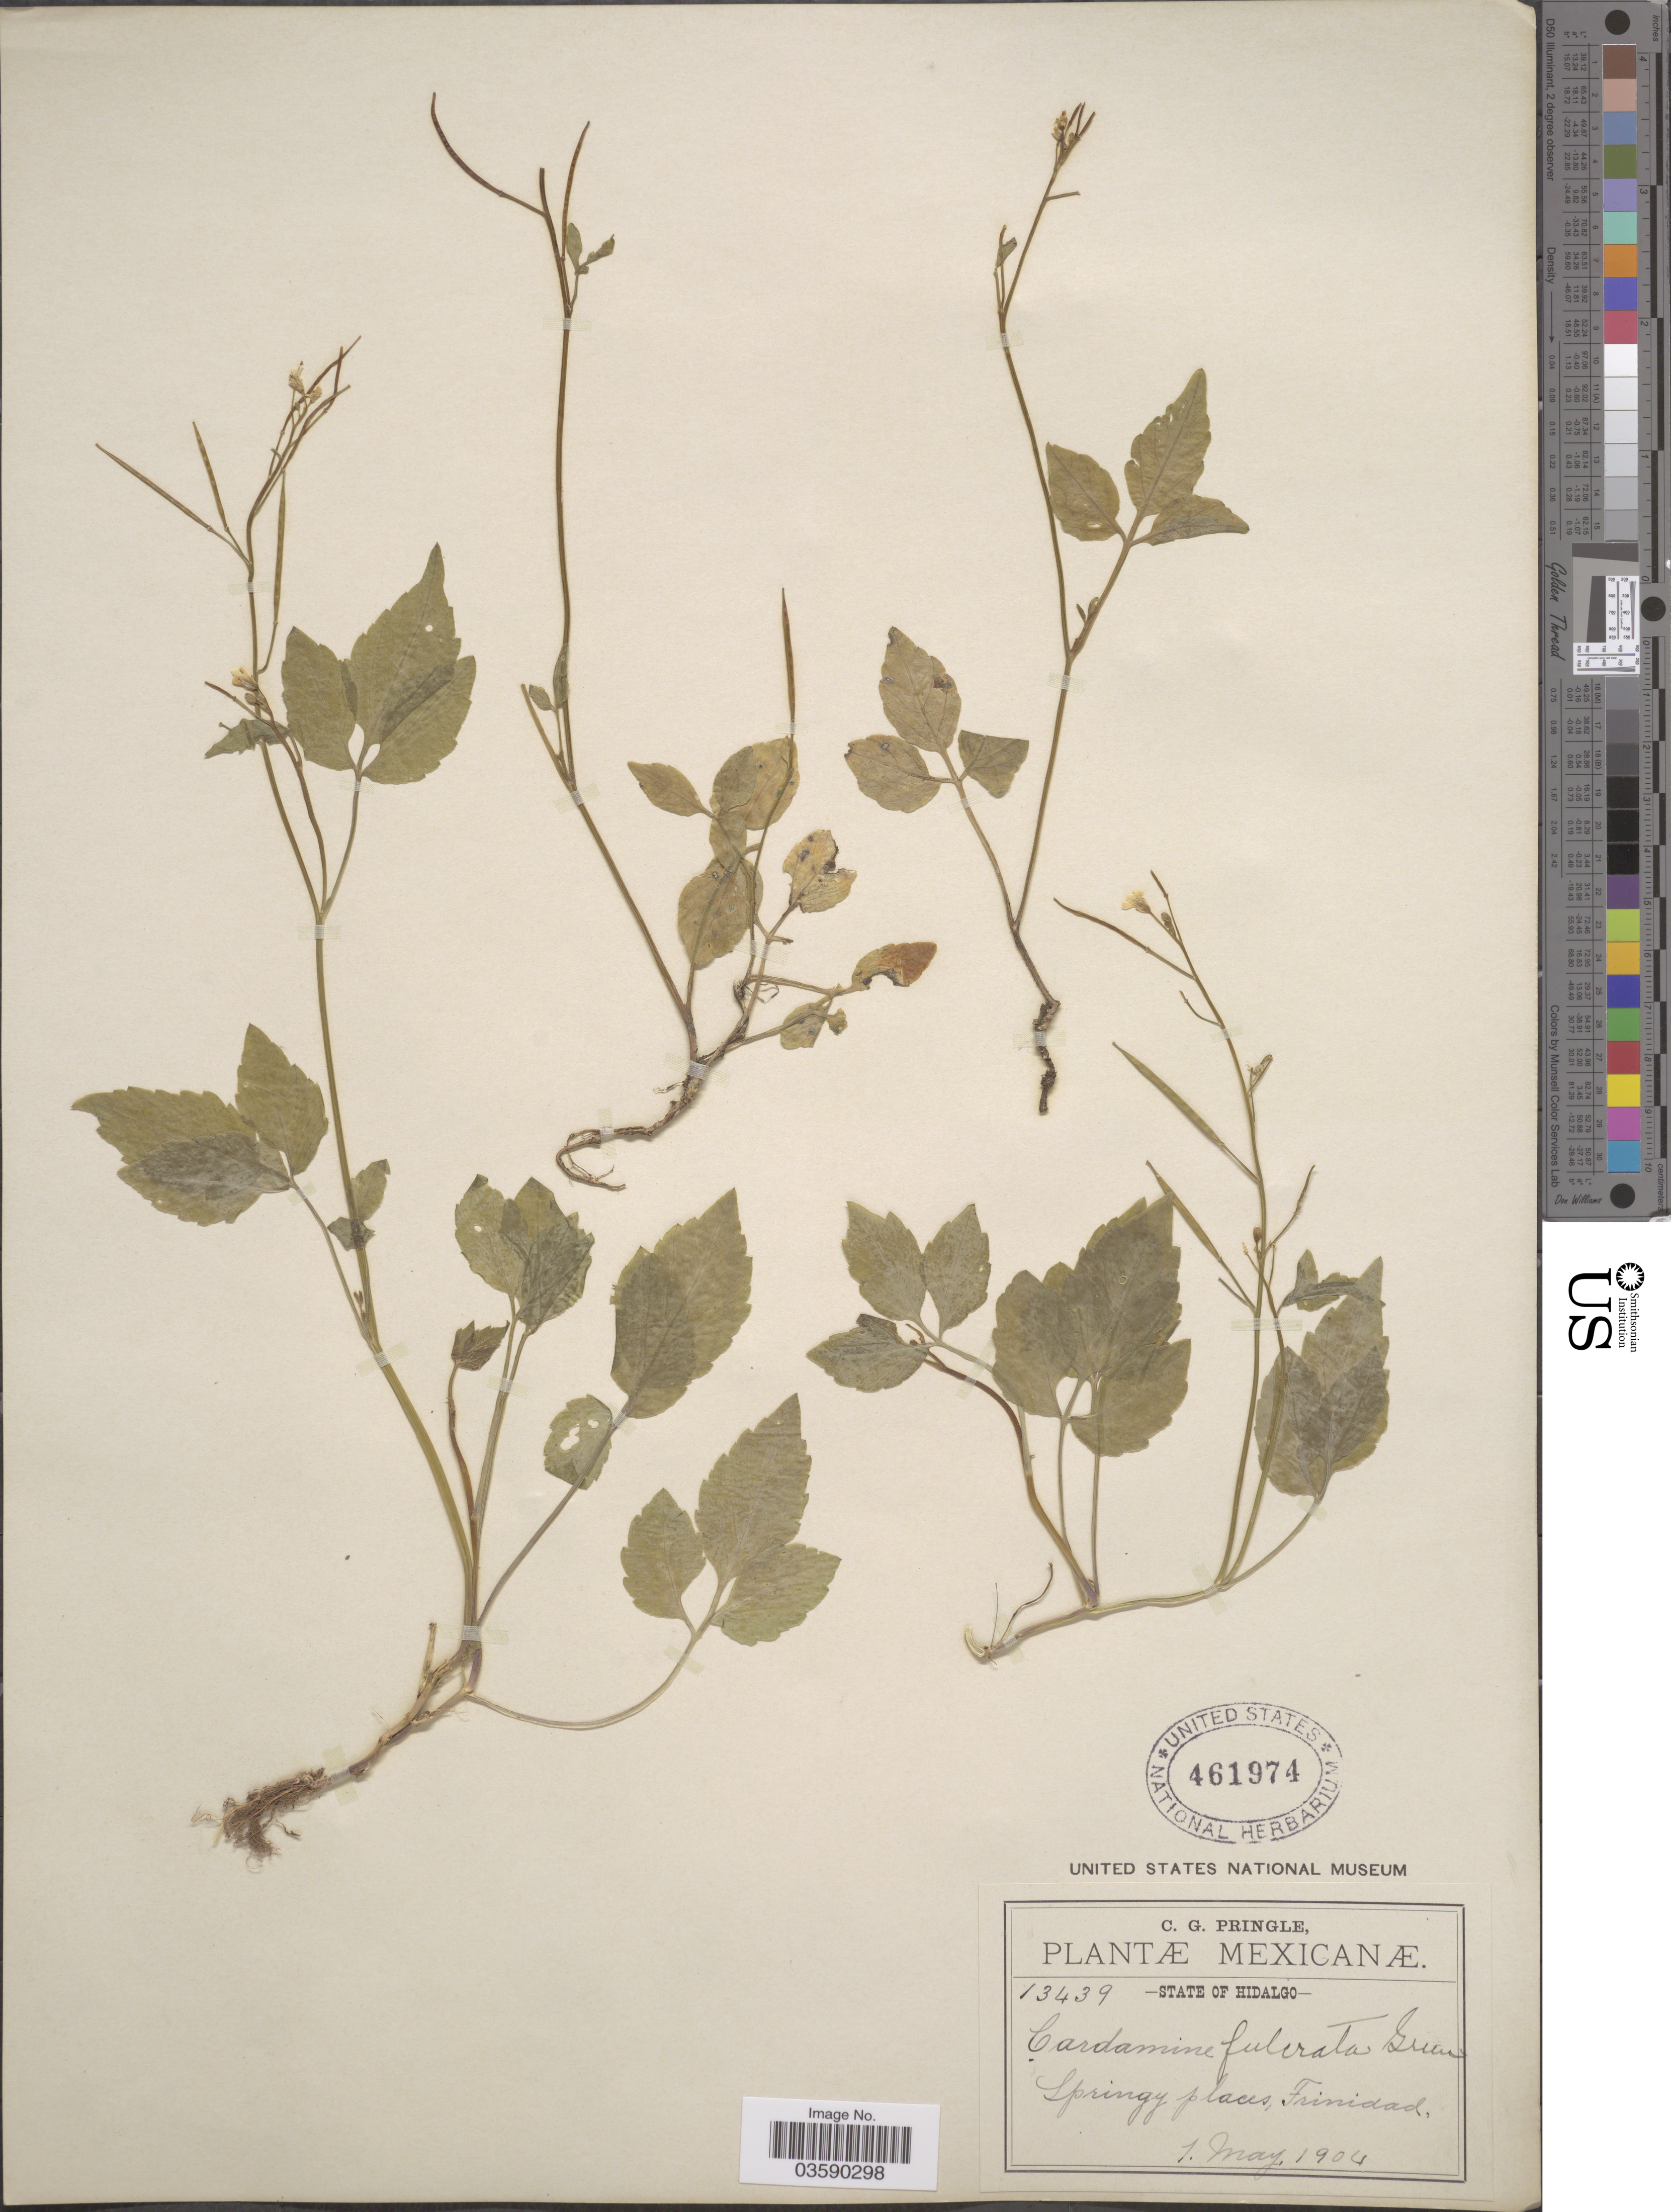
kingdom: Plantae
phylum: Tracheophyta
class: Magnoliopsida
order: Brassicales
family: Brassicaceae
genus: Cardamine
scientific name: Cardamine fulcrata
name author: Greene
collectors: C. G. Pringle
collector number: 13439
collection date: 1904-05-01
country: Mexico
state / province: Hidalgo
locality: Springy places, Trinidad.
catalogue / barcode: US 461974